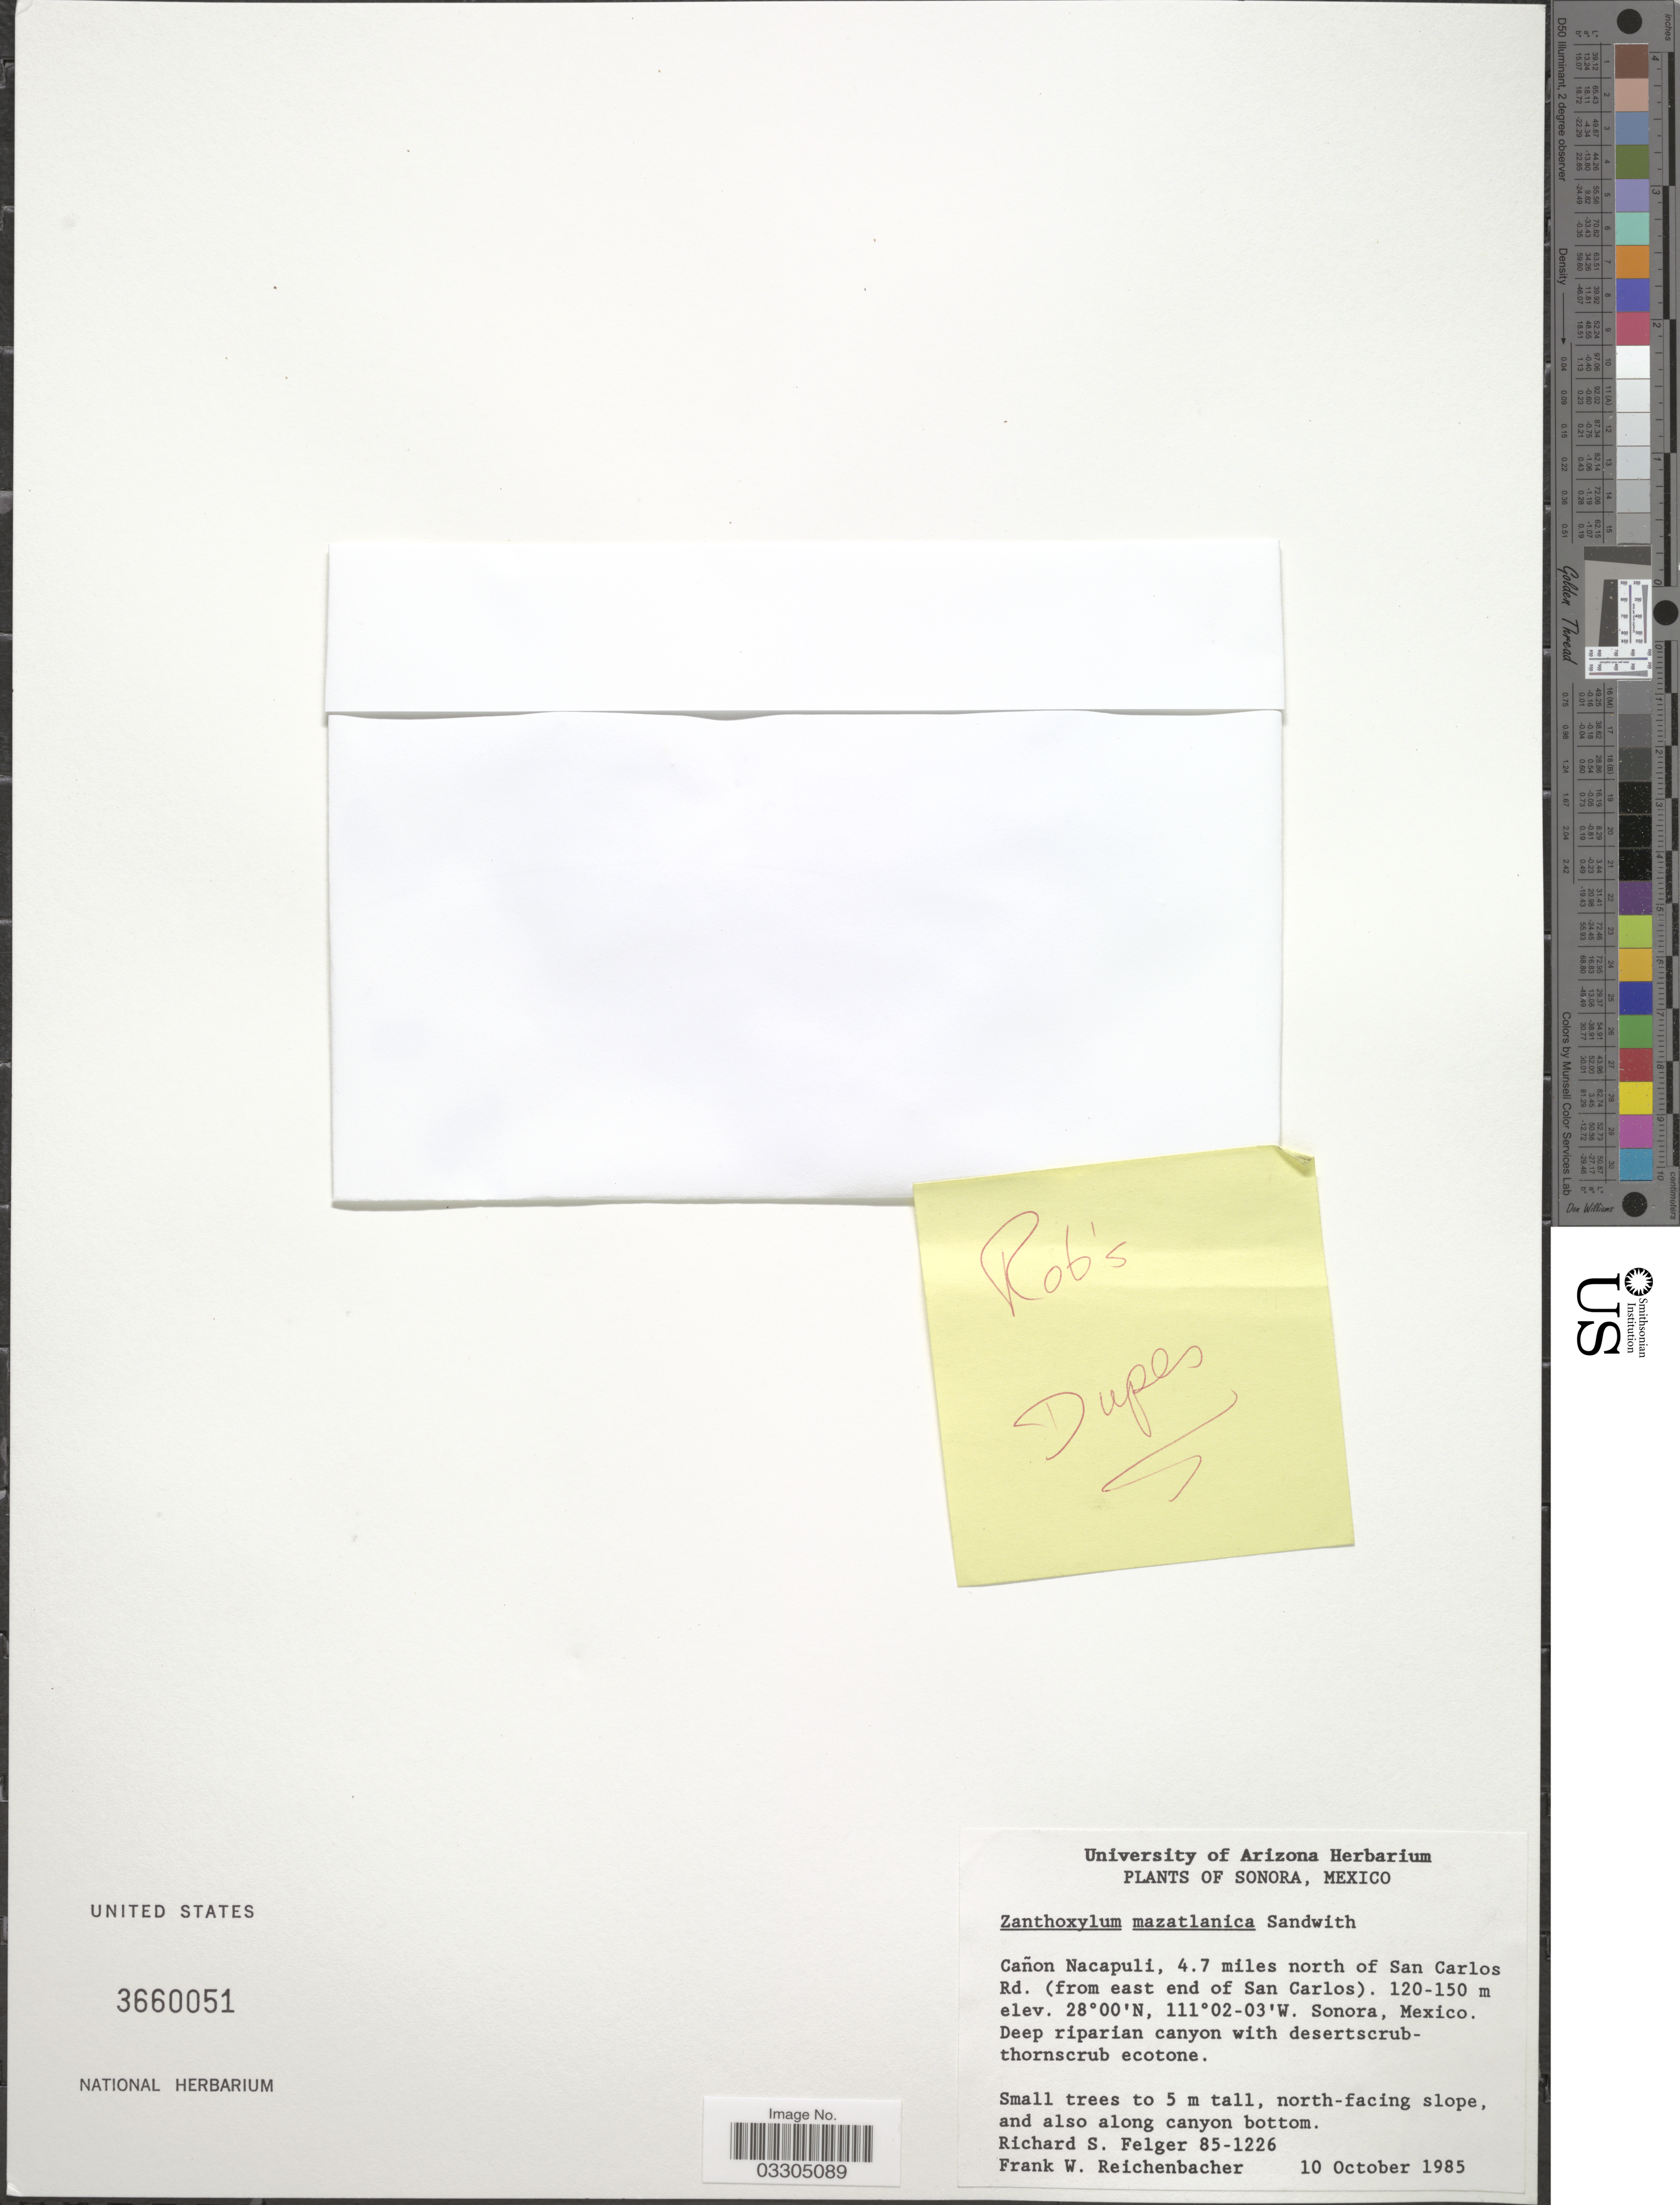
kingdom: Plantae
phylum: Tracheophyta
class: Magnoliopsida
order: Sapindales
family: Rutaceae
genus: Zanthoxylum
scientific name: Zanthoxylum mazatlanum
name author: Sandwith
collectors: R. S. Felger & Reichenbacher, F. W.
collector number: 85-1226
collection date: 1985-10-10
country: Mexico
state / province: Sonora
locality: Cañon Nacapuli, 4.7 miles north of San Carlos Rd. (from east end of San Carlos.).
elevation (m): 120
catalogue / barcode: US 3660051